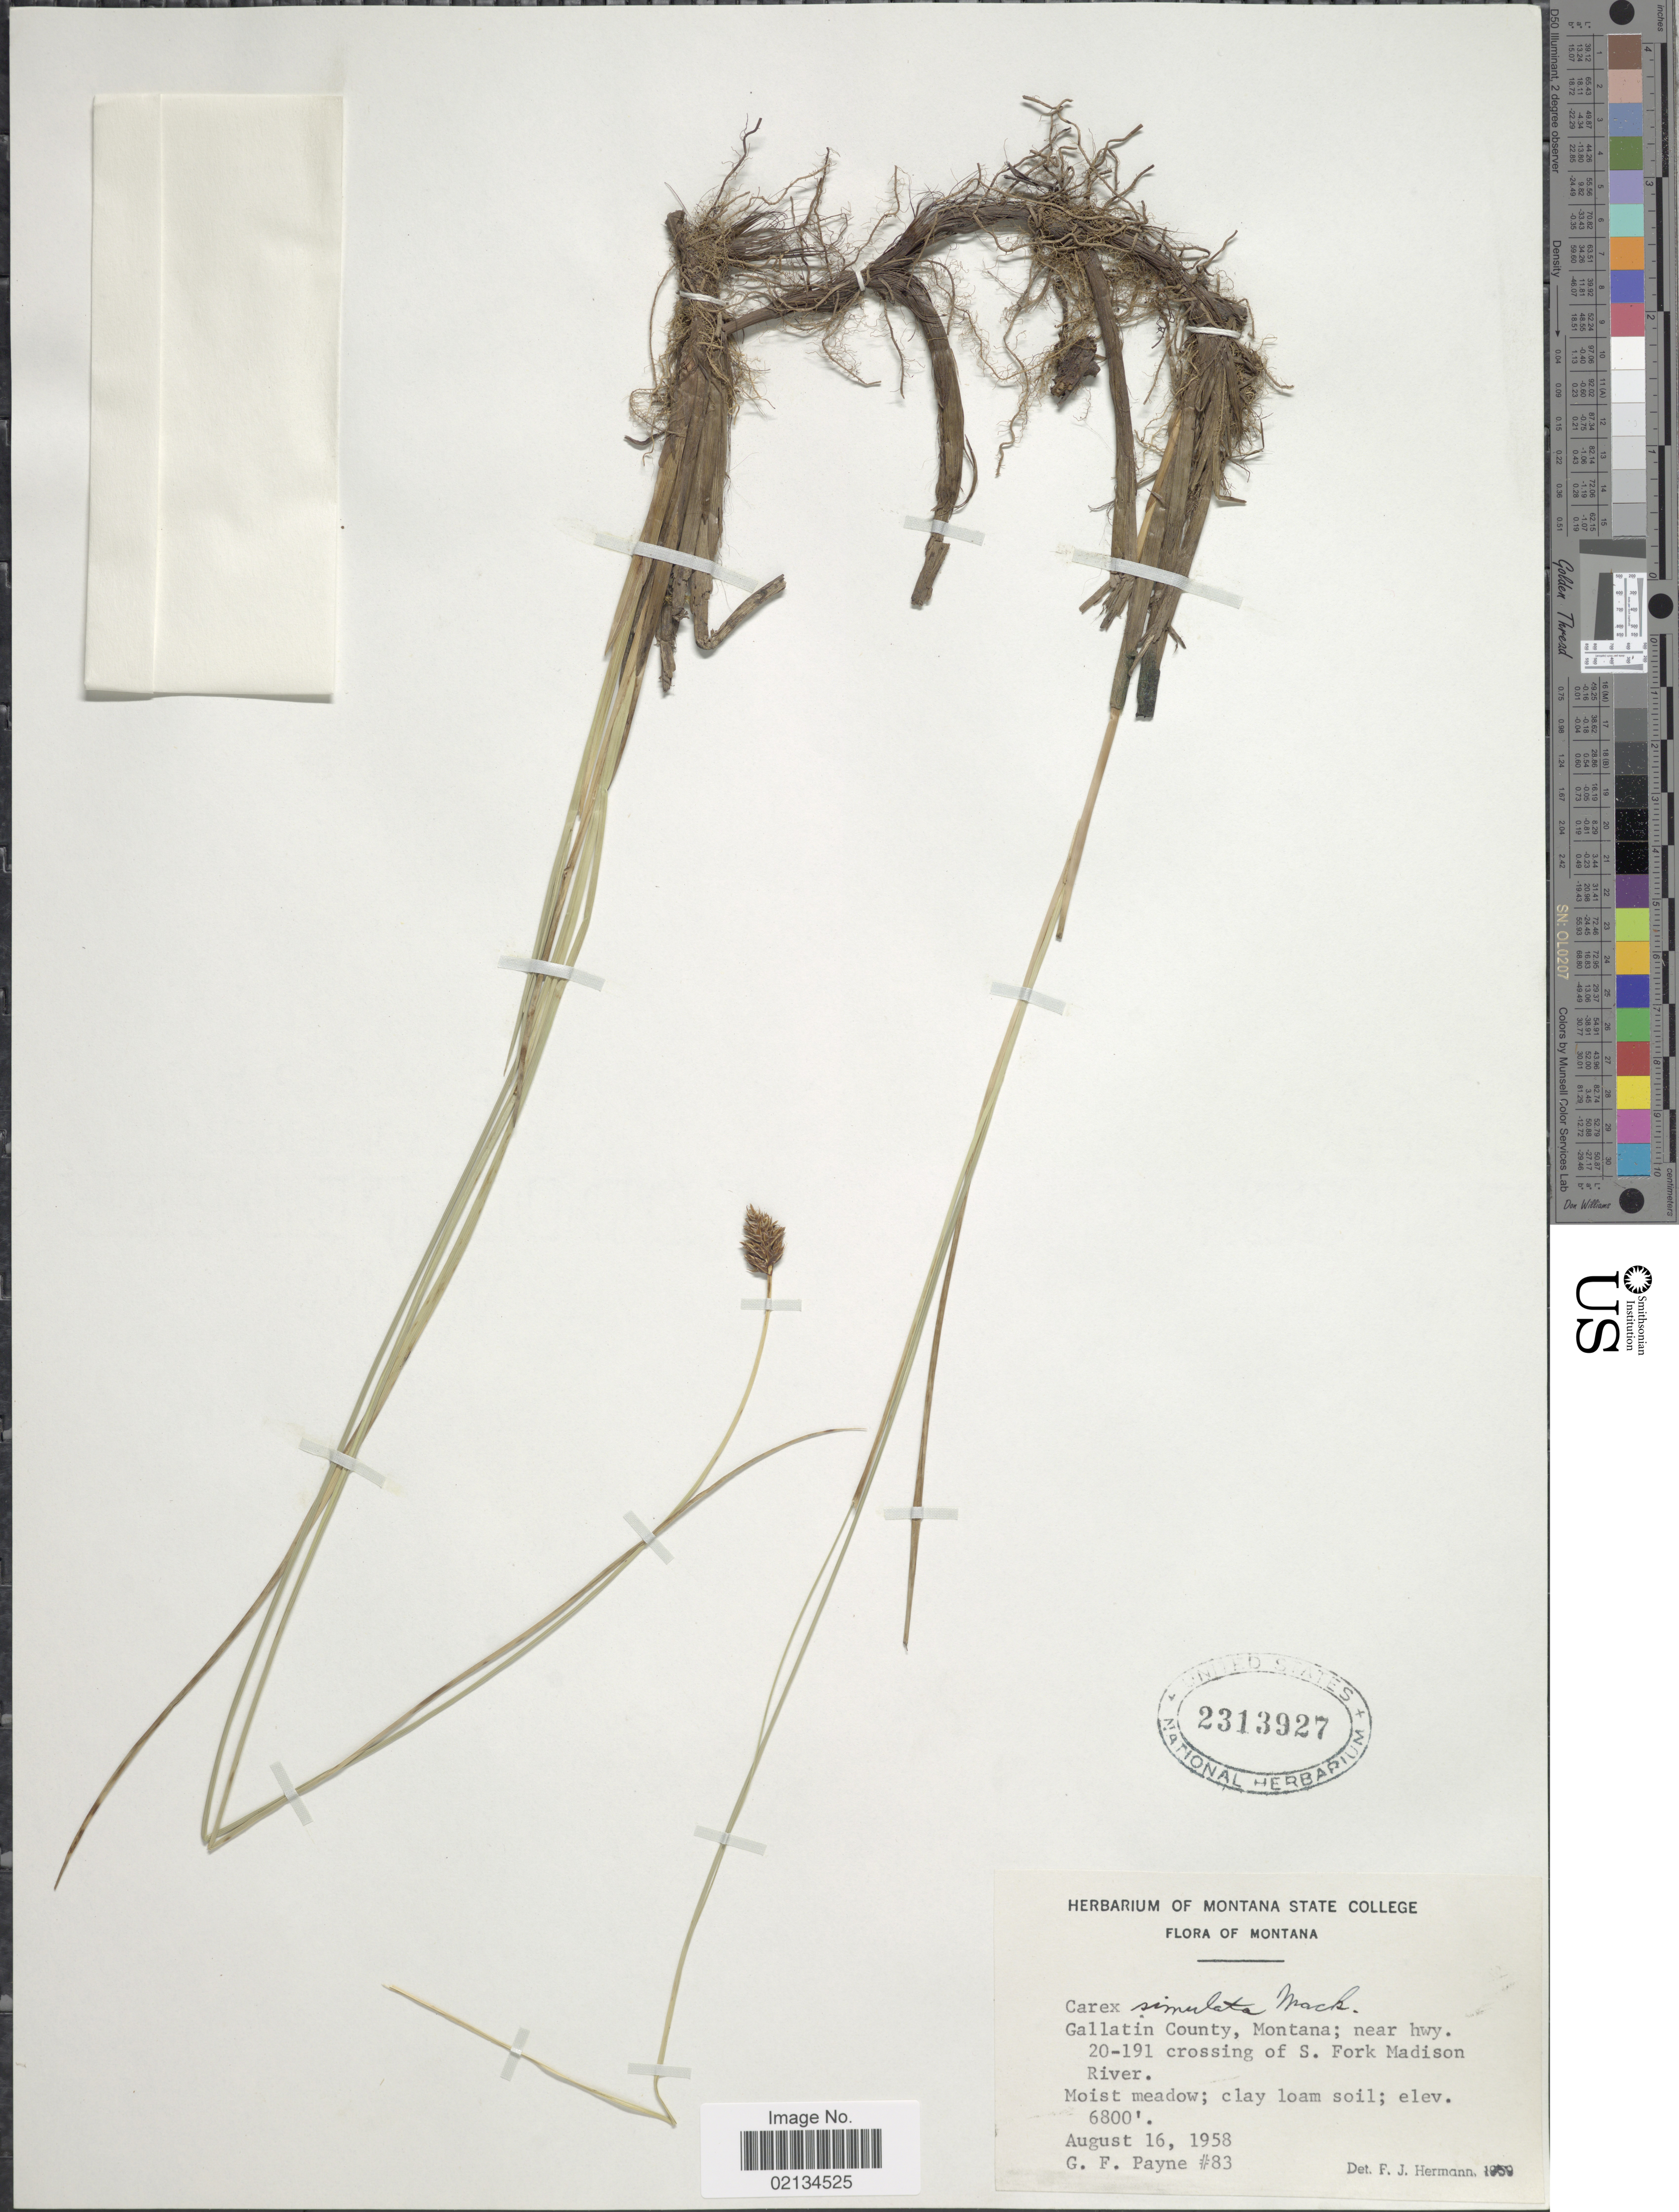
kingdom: Plantae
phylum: Tracheophyta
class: Liliopsida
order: Poales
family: Cyperaceae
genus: Carex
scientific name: Carex simulata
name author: Mack.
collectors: G. Payne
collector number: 83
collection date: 1958-08-16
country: United States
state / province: Montana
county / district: Gallatin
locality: Near hwy. 20-191 crossing of S. Fork Madison River, moist meadow.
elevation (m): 2073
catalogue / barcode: US 2313927